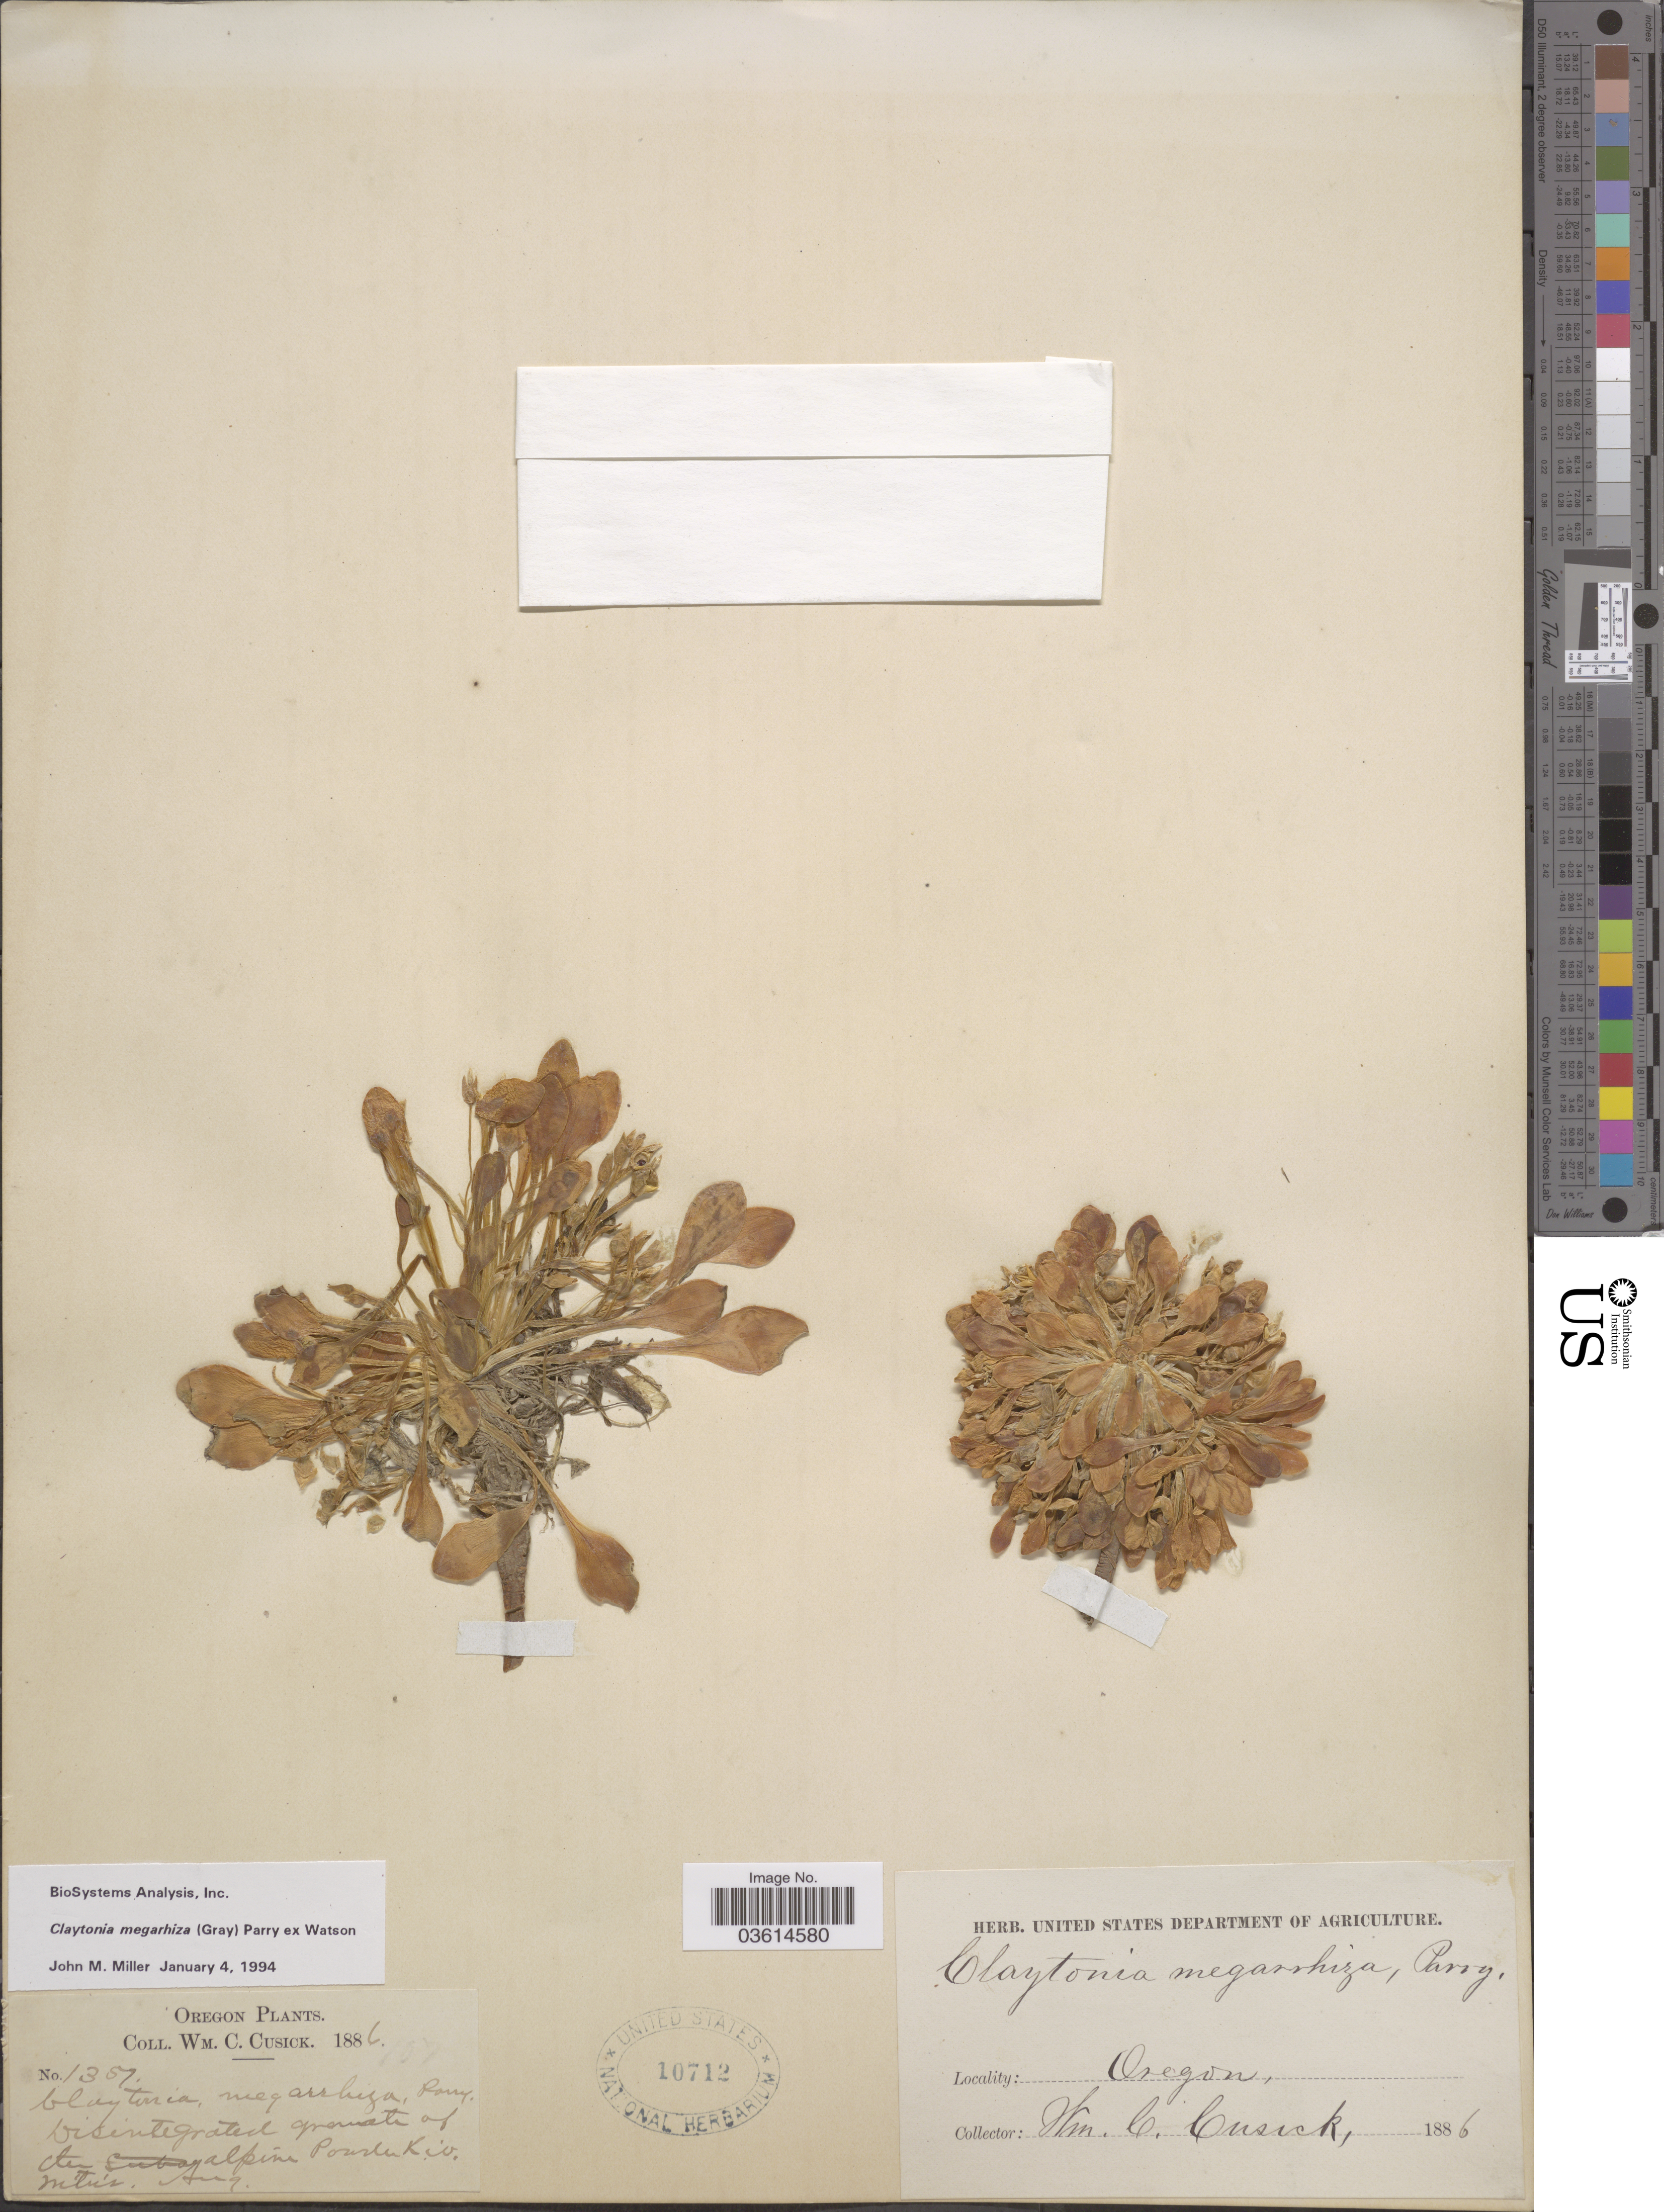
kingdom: Plantae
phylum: Tracheophyta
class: Magnoliopsida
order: Caryophyllales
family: Montiaceae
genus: Claytonia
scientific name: Claytonia megarhiza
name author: (A. Gray) Parry ex S. Watson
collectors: W. C. Cusick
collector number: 1357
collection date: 1886-08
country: United States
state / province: Oregon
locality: Alpine Powder Riv. Mtn's.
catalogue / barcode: US 10712